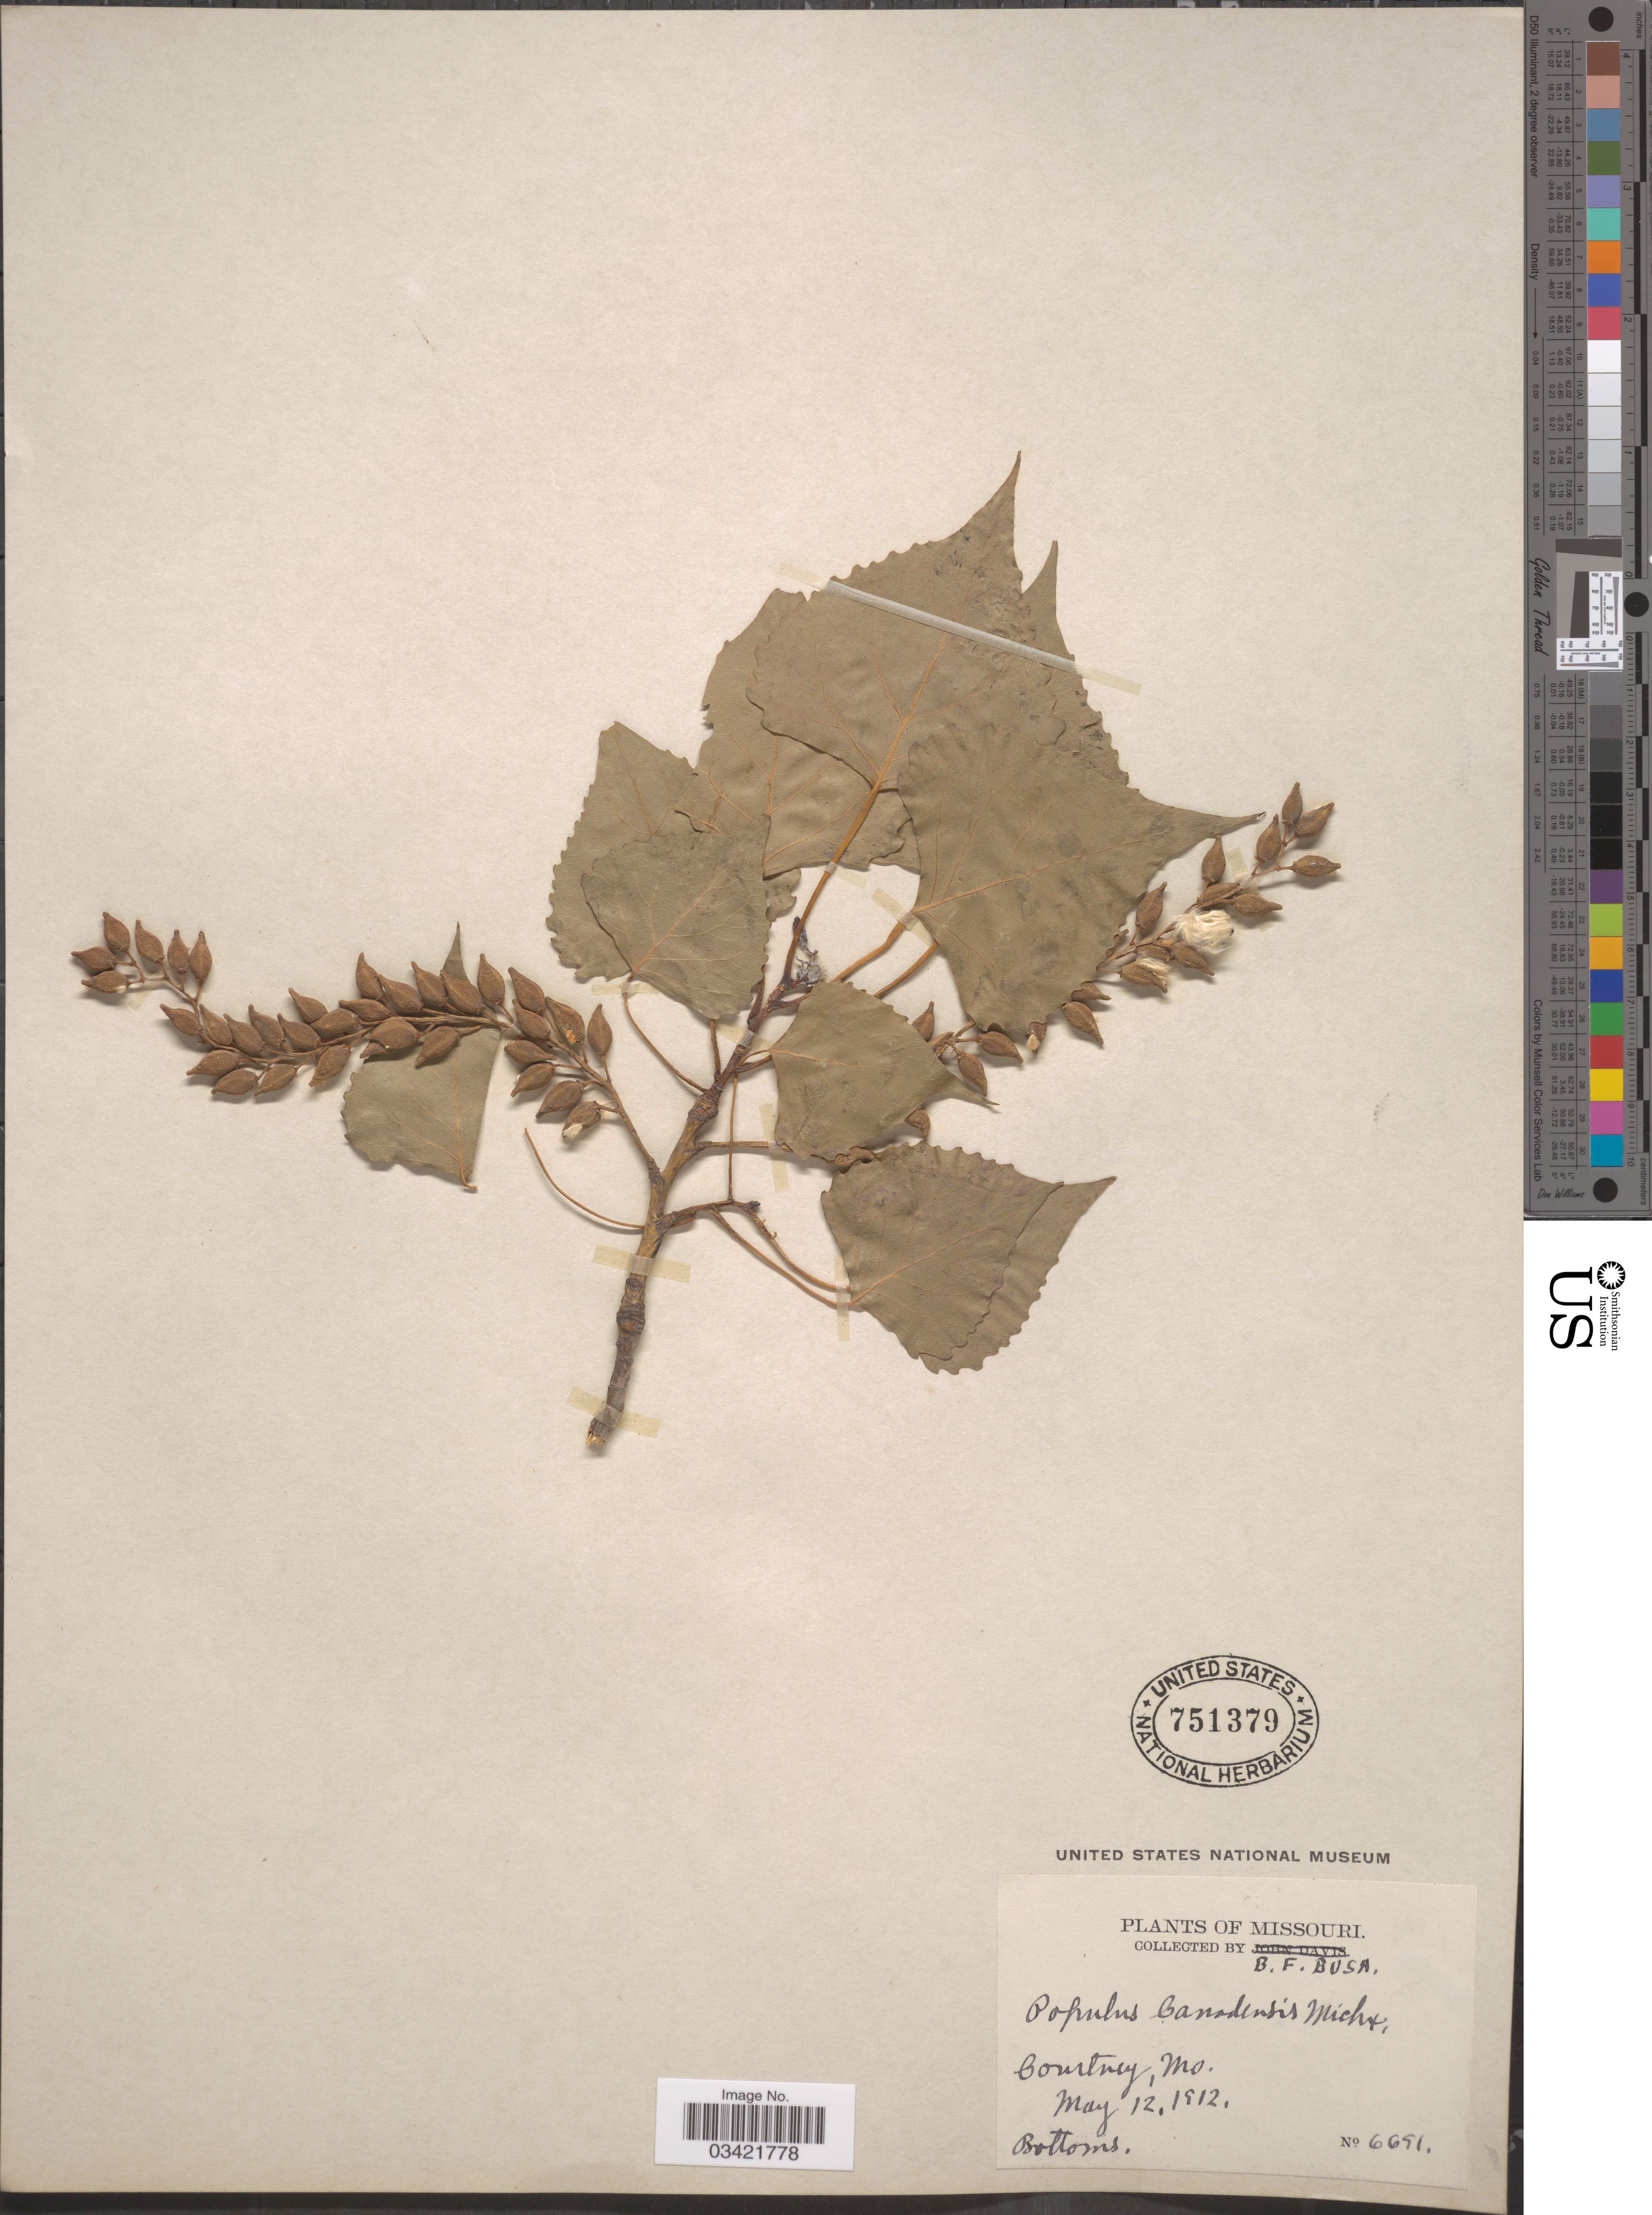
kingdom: Plantae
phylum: Tracheophyta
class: Magnoliopsida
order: Malpighiales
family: Salicaceae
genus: Populus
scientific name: Populus deltoides subsp. deltoides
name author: W. Bartram ex Marshall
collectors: B. F. Bush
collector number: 6691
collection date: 1912-05-12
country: United States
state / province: Missouri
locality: Courtney.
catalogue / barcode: US 751379